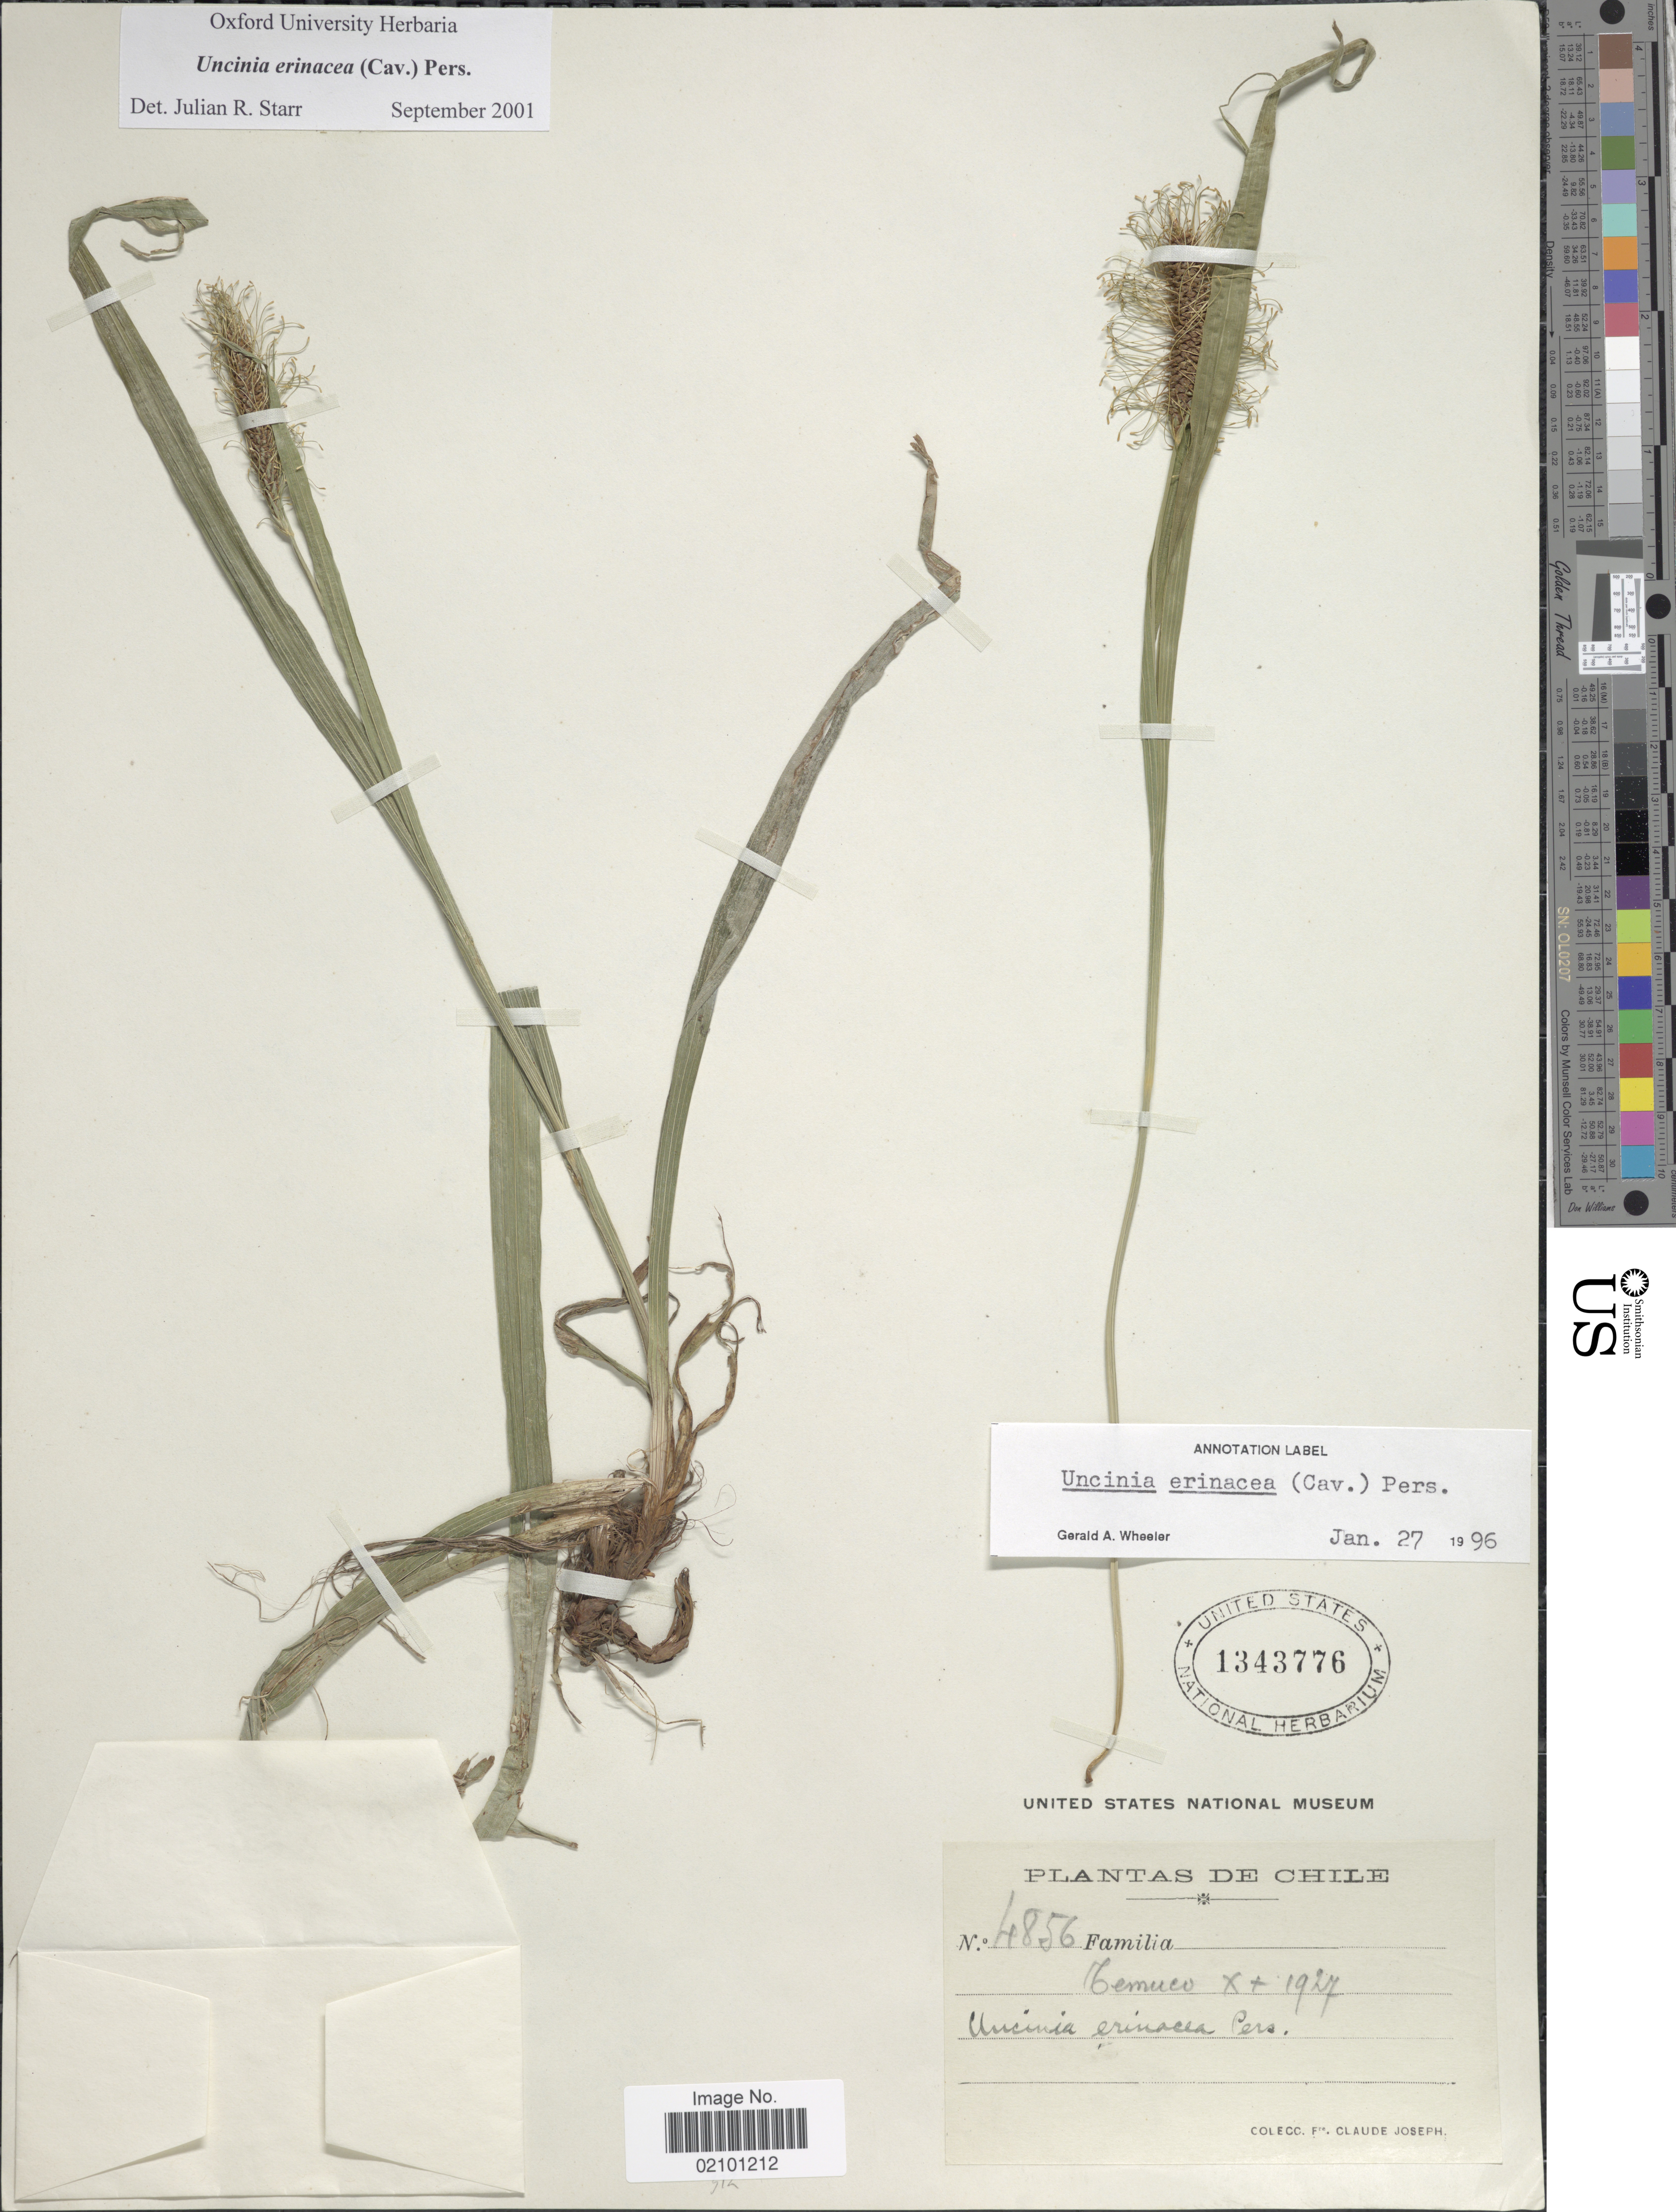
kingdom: Plantae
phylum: Tracheophyta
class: Liliopsida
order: Poales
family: Cyperaceae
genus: Carex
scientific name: Carex erinacea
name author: Cav.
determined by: Jimnéz-Mejias, Pedro, (UPOS), Universidad Pablo de Olavide (SPAIN)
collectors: Bro. Claude-Joseph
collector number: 4856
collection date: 1927-10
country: Chile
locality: Temuco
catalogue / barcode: US 1343776